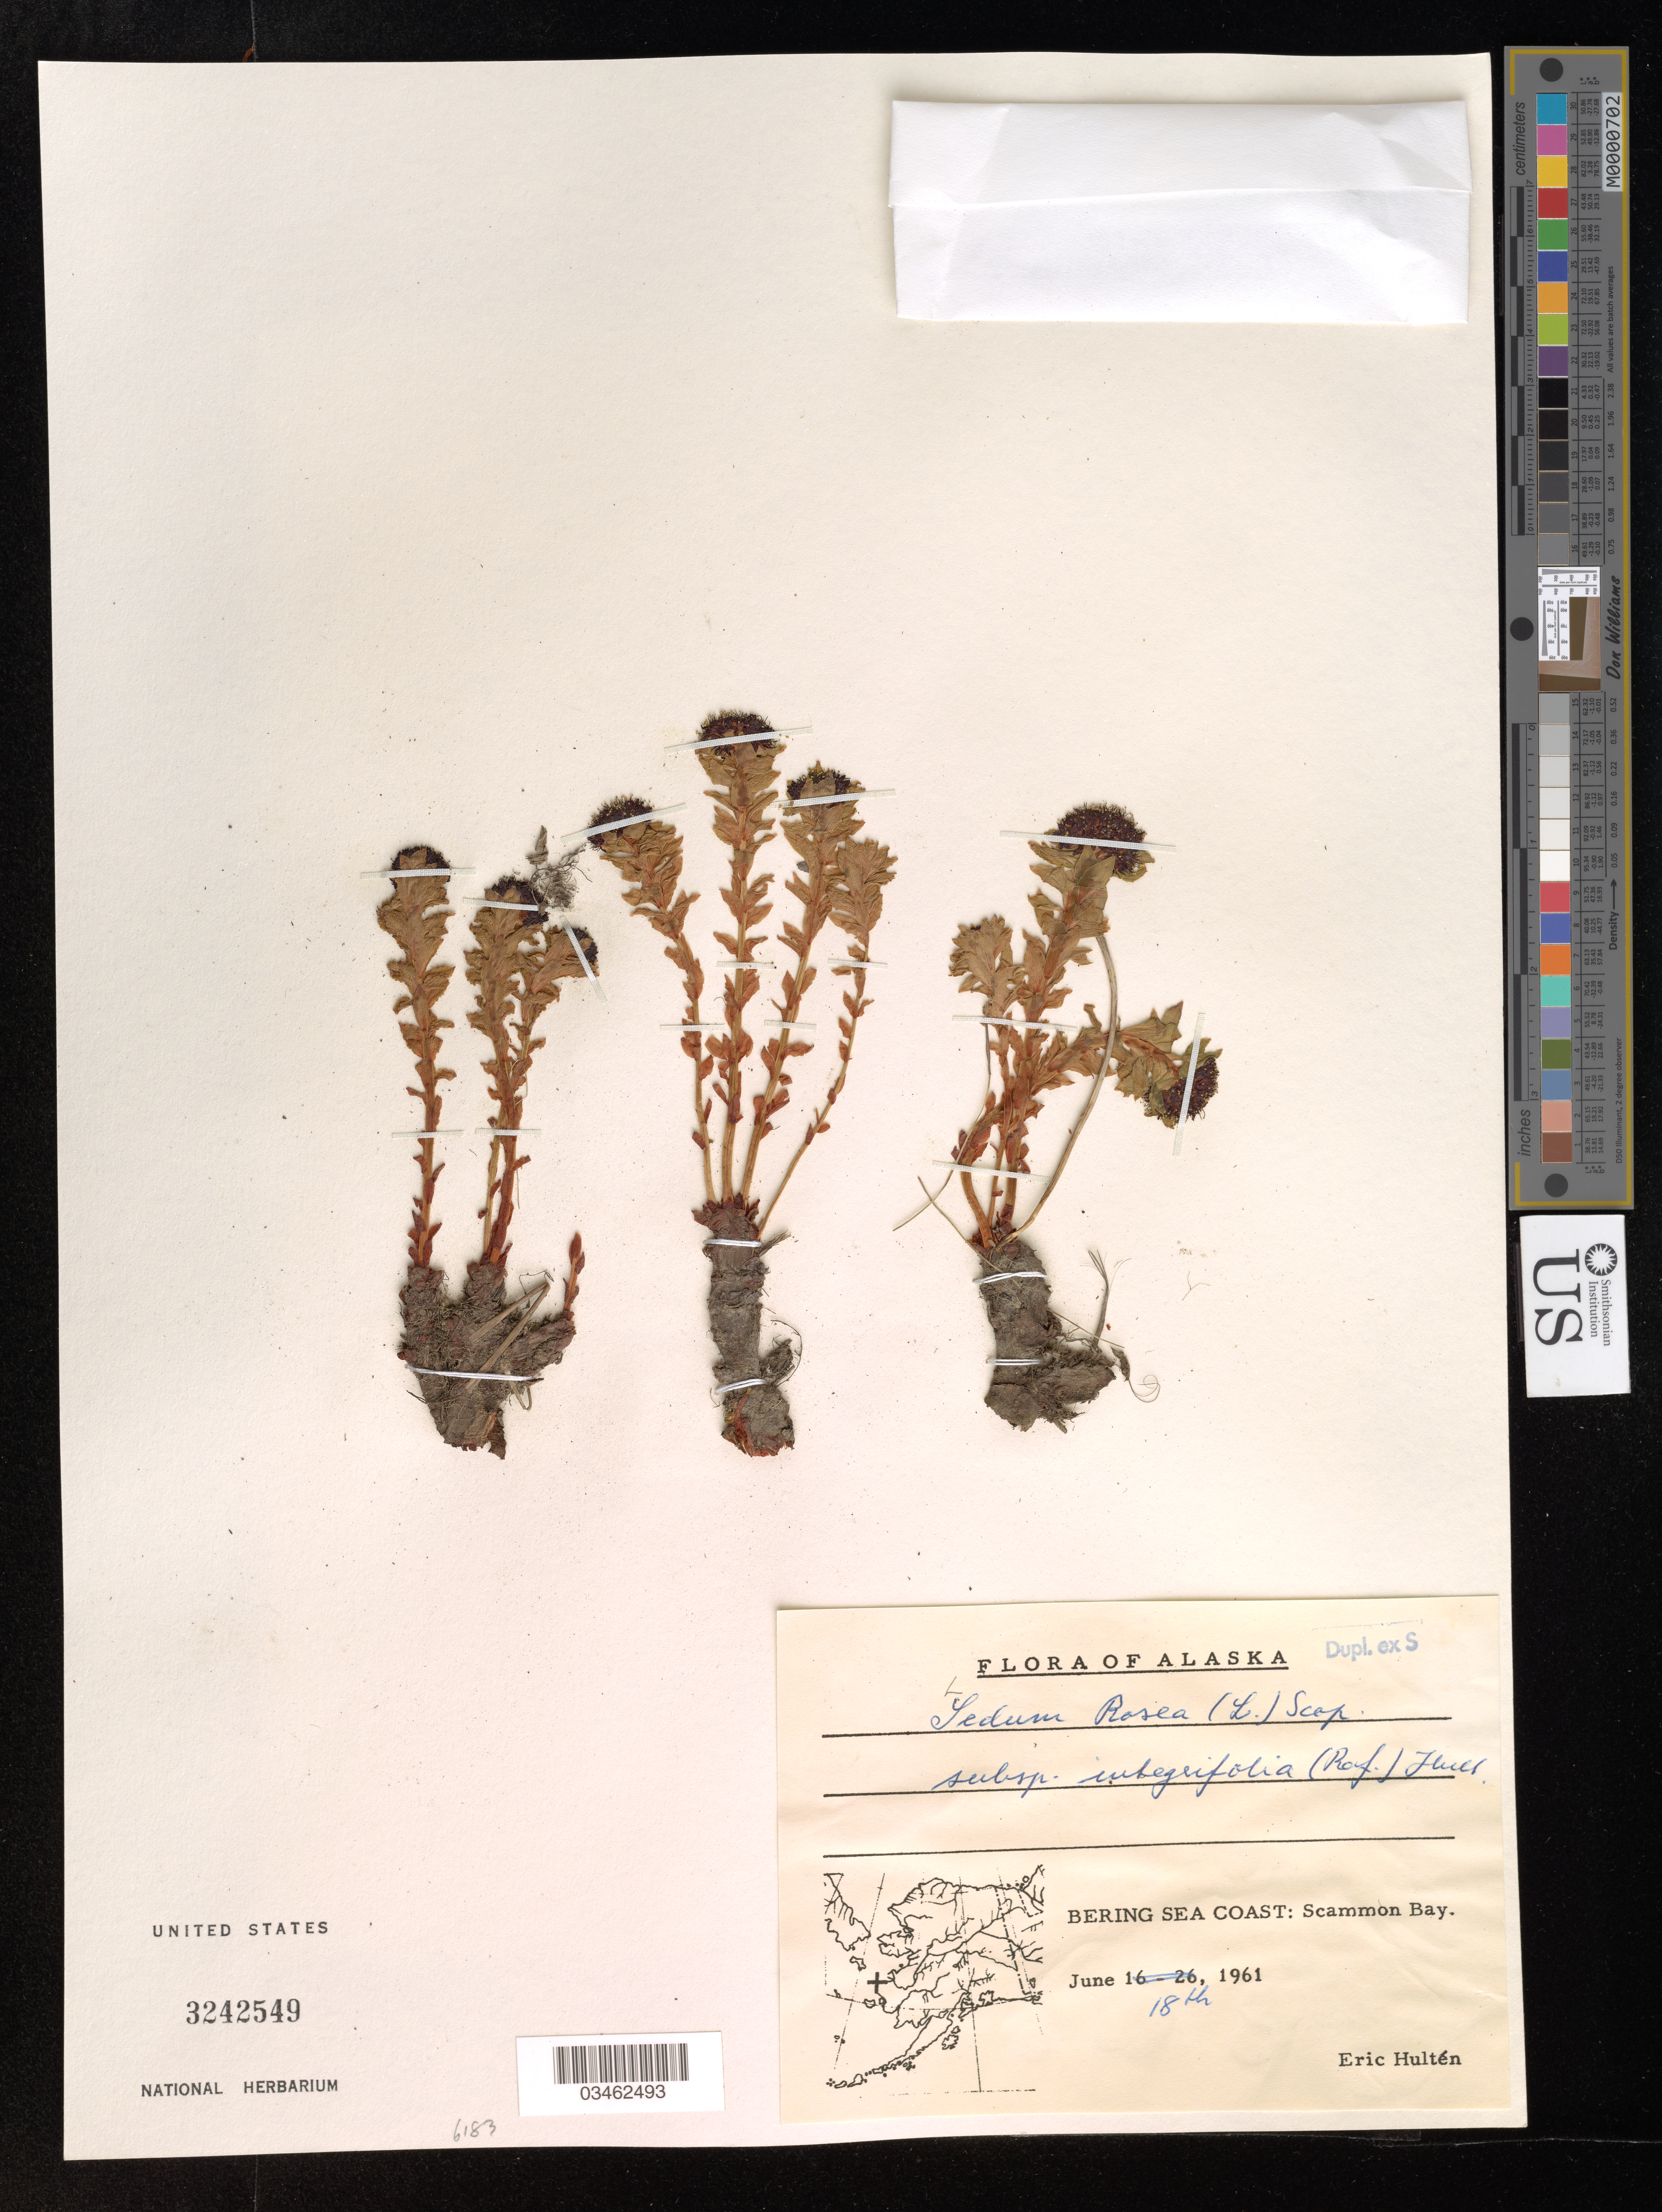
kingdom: Plantae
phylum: Tracheophyta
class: Magnoliopsida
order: Saxifragales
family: Crassulaceae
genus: Rhodiola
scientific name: Rhodiola integrifolia subsp. integrifolia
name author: Raf.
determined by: Khan, Nancy, (BOT), Smithsonian Institution - National Museum of Natural History (UNITED STATES)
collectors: E. Hultén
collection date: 1961-06-18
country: United States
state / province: Alaska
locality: Bering Sea Coast: Scammon Bay.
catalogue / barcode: US 3242549